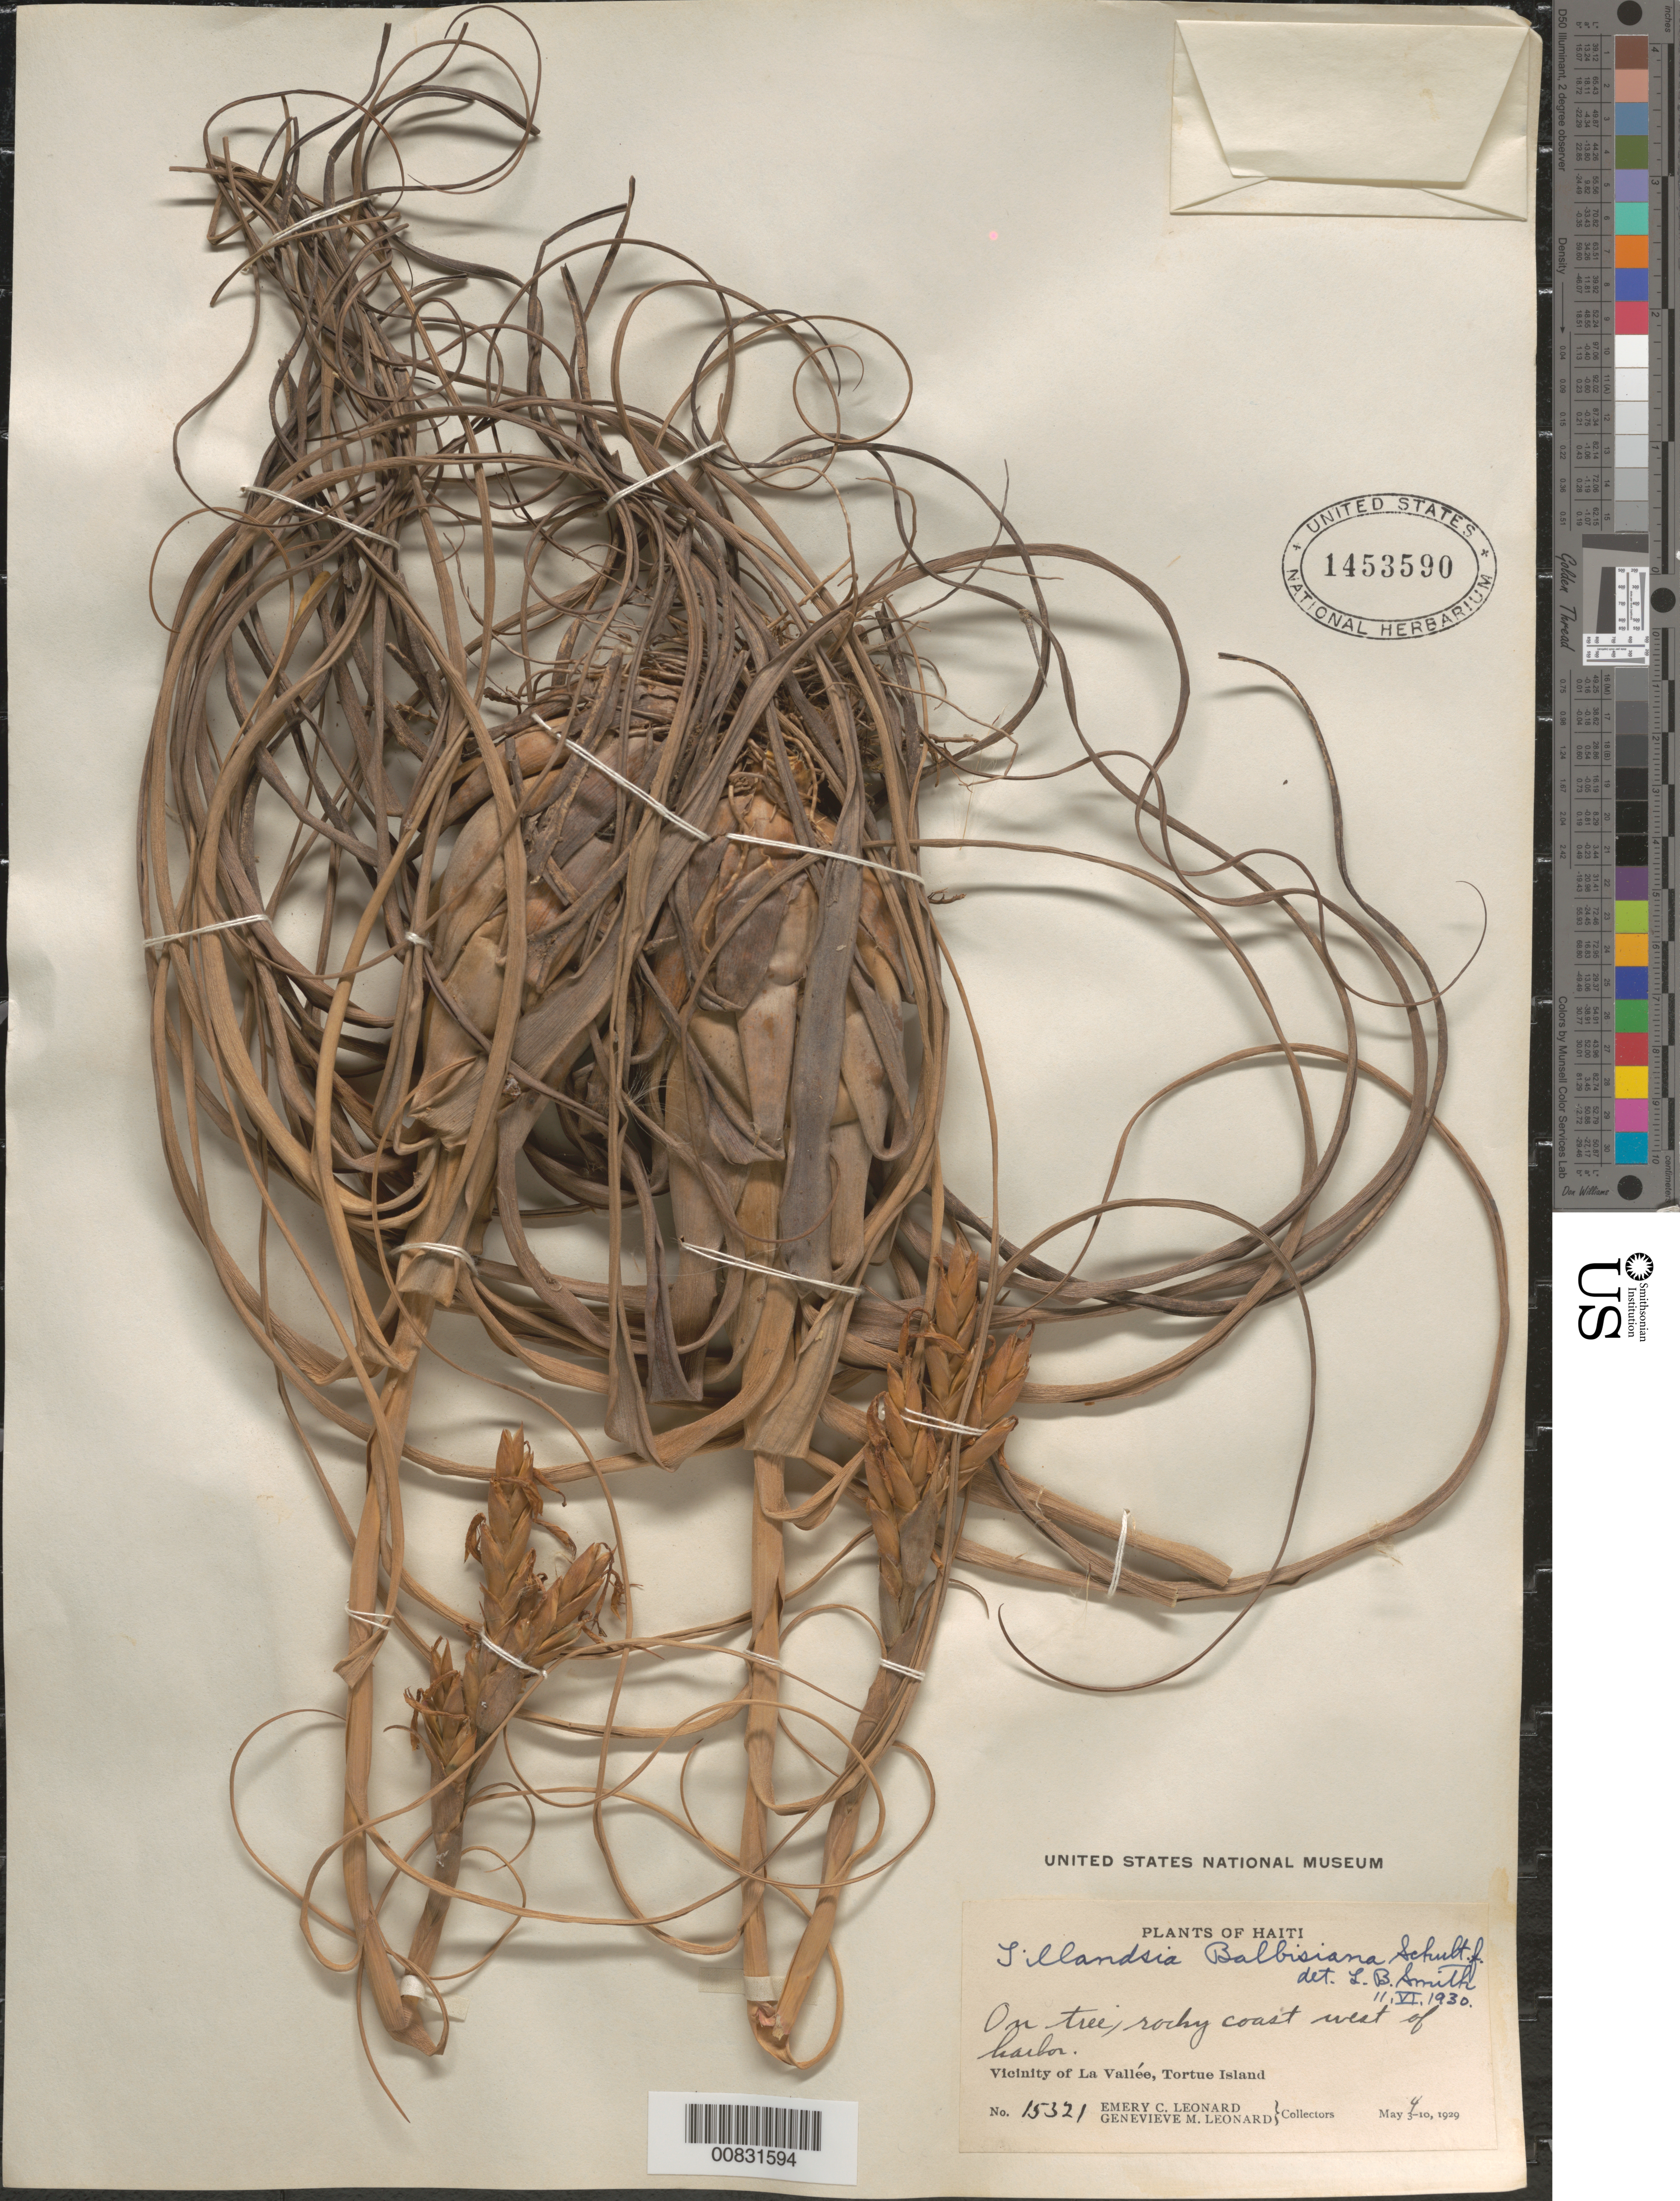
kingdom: Plantae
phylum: Tracheophyta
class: Liliopsida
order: Poales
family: Bromeliaceae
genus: Tillandsia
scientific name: Tillandsia balbisiana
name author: Schult. f.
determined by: Smith, Lyman B., (US), NMNH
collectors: E. C. Leonard & G. M. Leonard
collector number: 15321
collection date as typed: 04 May 1929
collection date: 1929-05-04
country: Haiti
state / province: Nord-Óuest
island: Île de la Tortue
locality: Vicinity of La Vallée, Tortue Island. Rocky coast west of harbor.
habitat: On tree in rocky coast.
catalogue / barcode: US 1453590